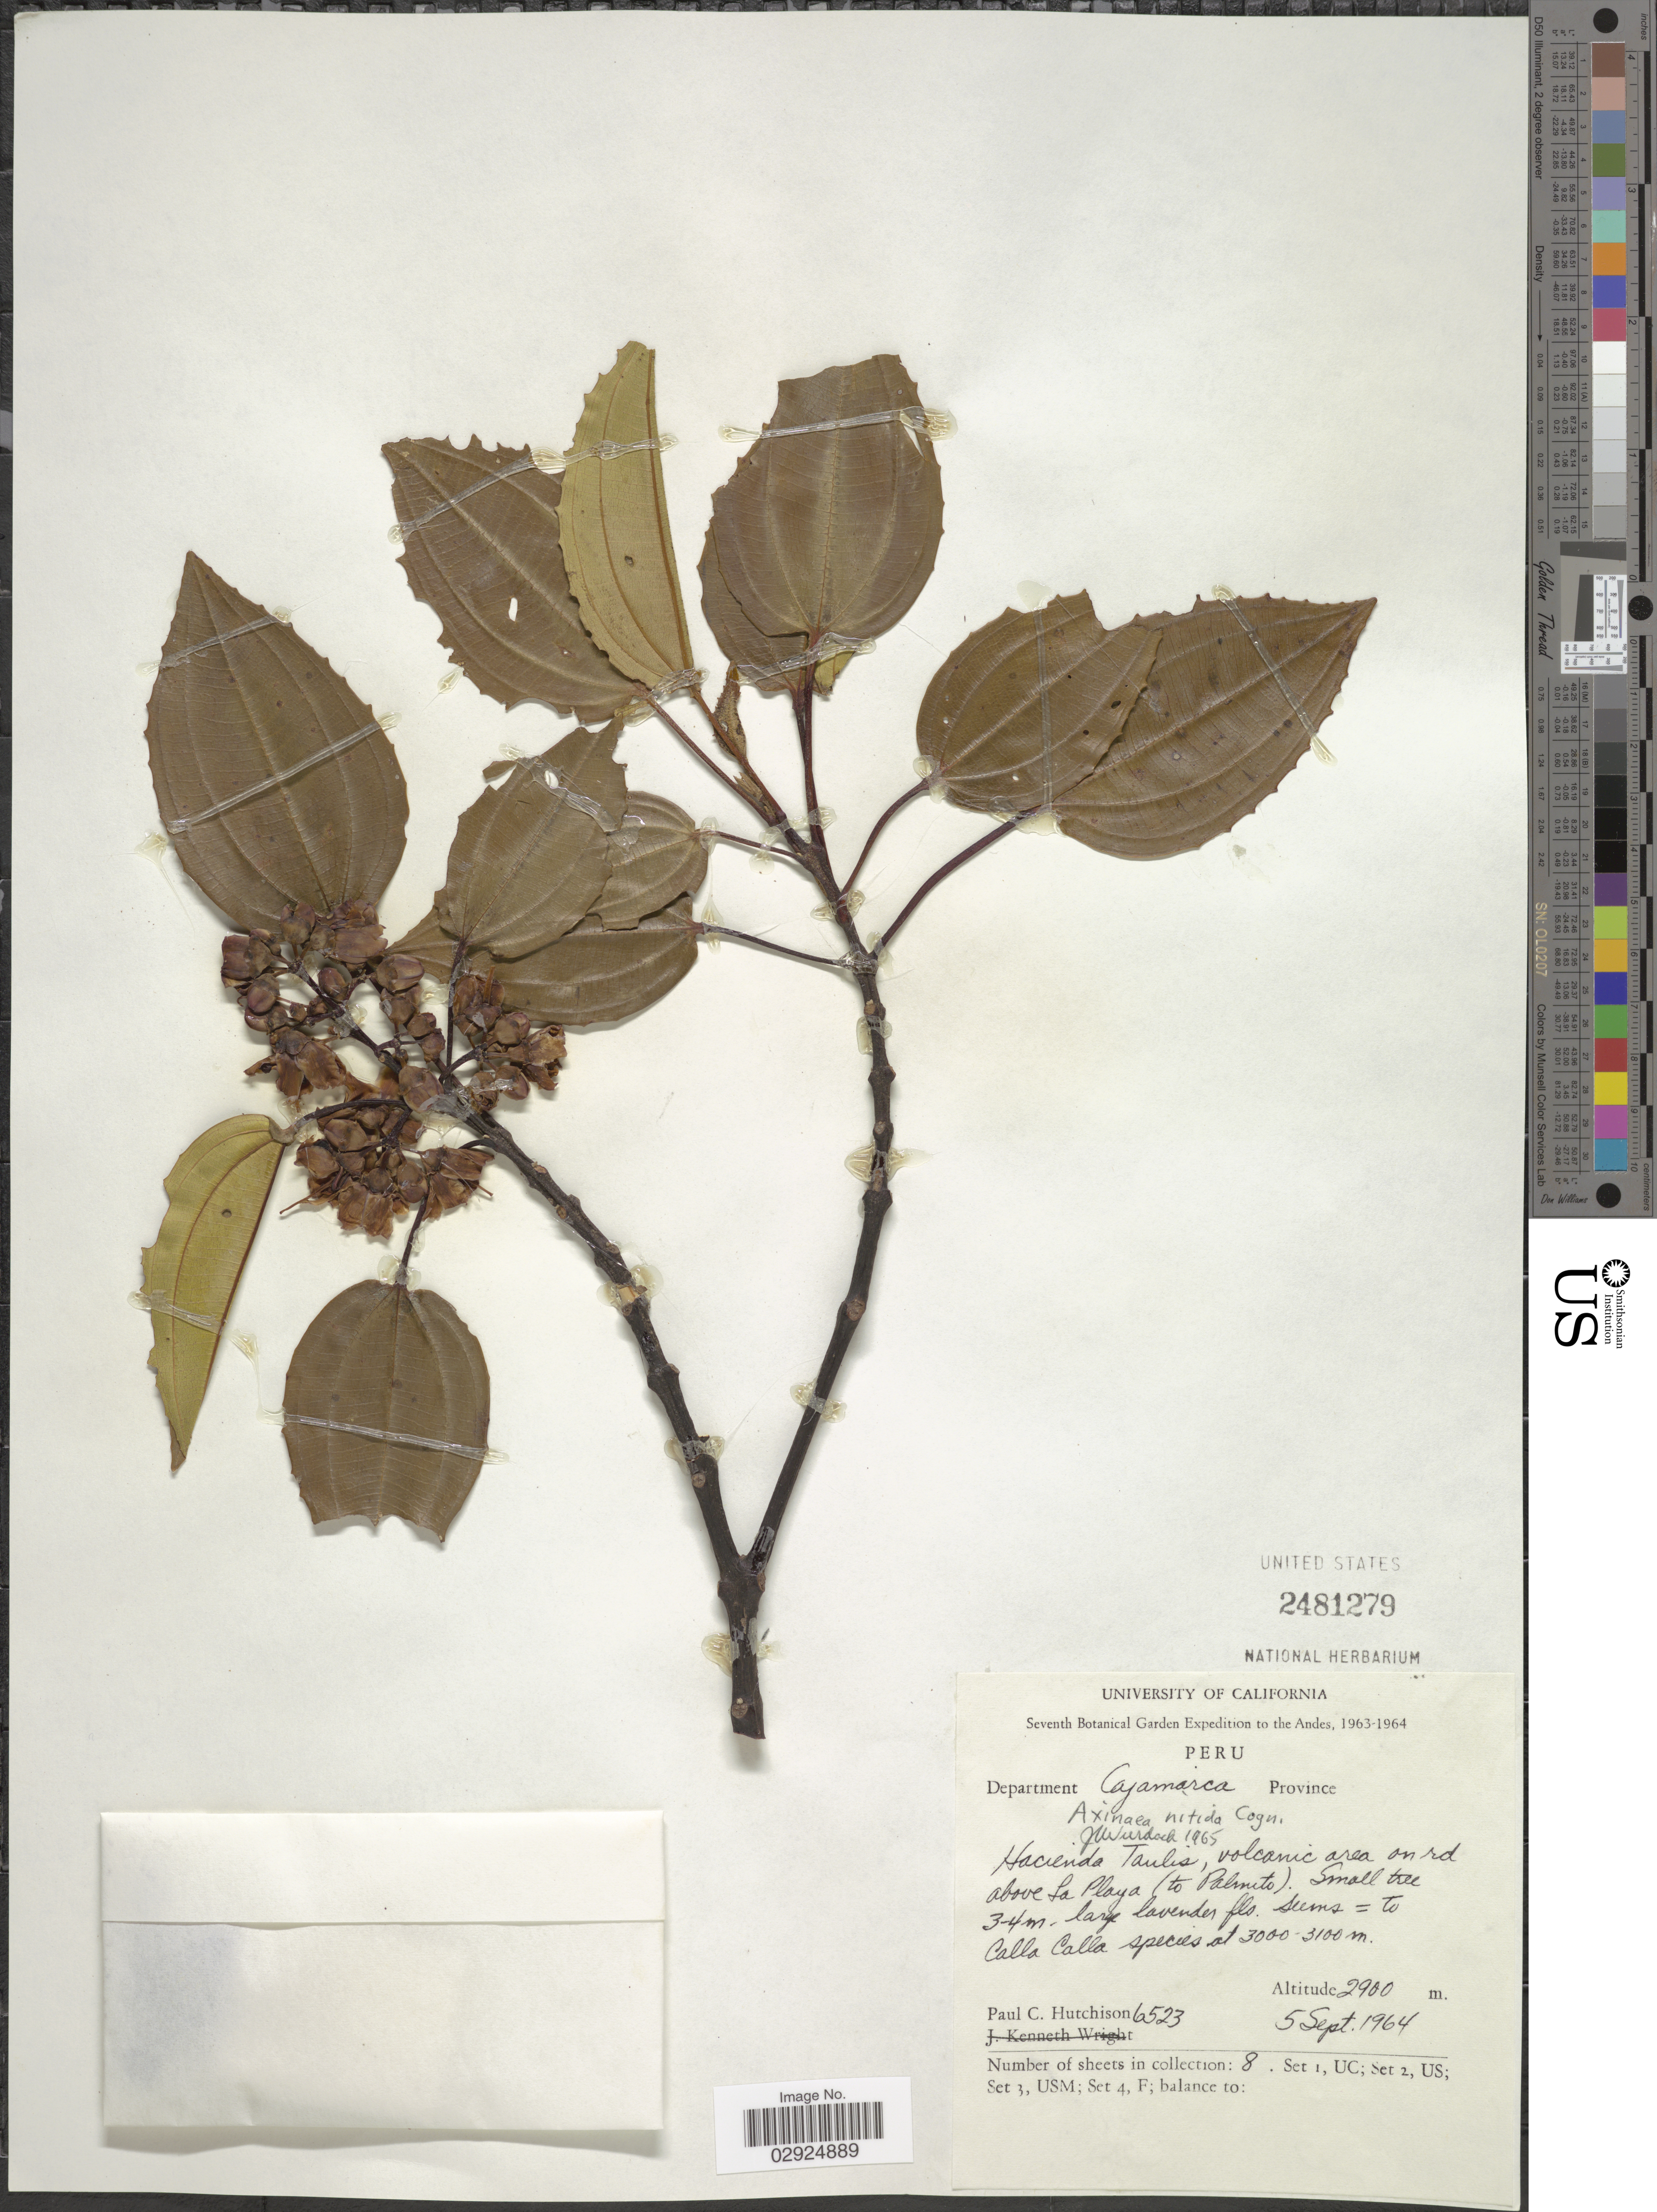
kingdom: Plantae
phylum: Tracheophyta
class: Magnoliopsida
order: Myrtales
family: Melastomataceae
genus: Axinaea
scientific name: Axinaea nitida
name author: Cogn.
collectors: P. C. Hutchison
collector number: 6523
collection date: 1964-09-05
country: Peru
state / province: Cajamarca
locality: Department, Cajamarca, The Andes, Hacienda Taulis, Volcanic area on rd above La Playa (to Palmito).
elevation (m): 2900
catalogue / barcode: US 2481279